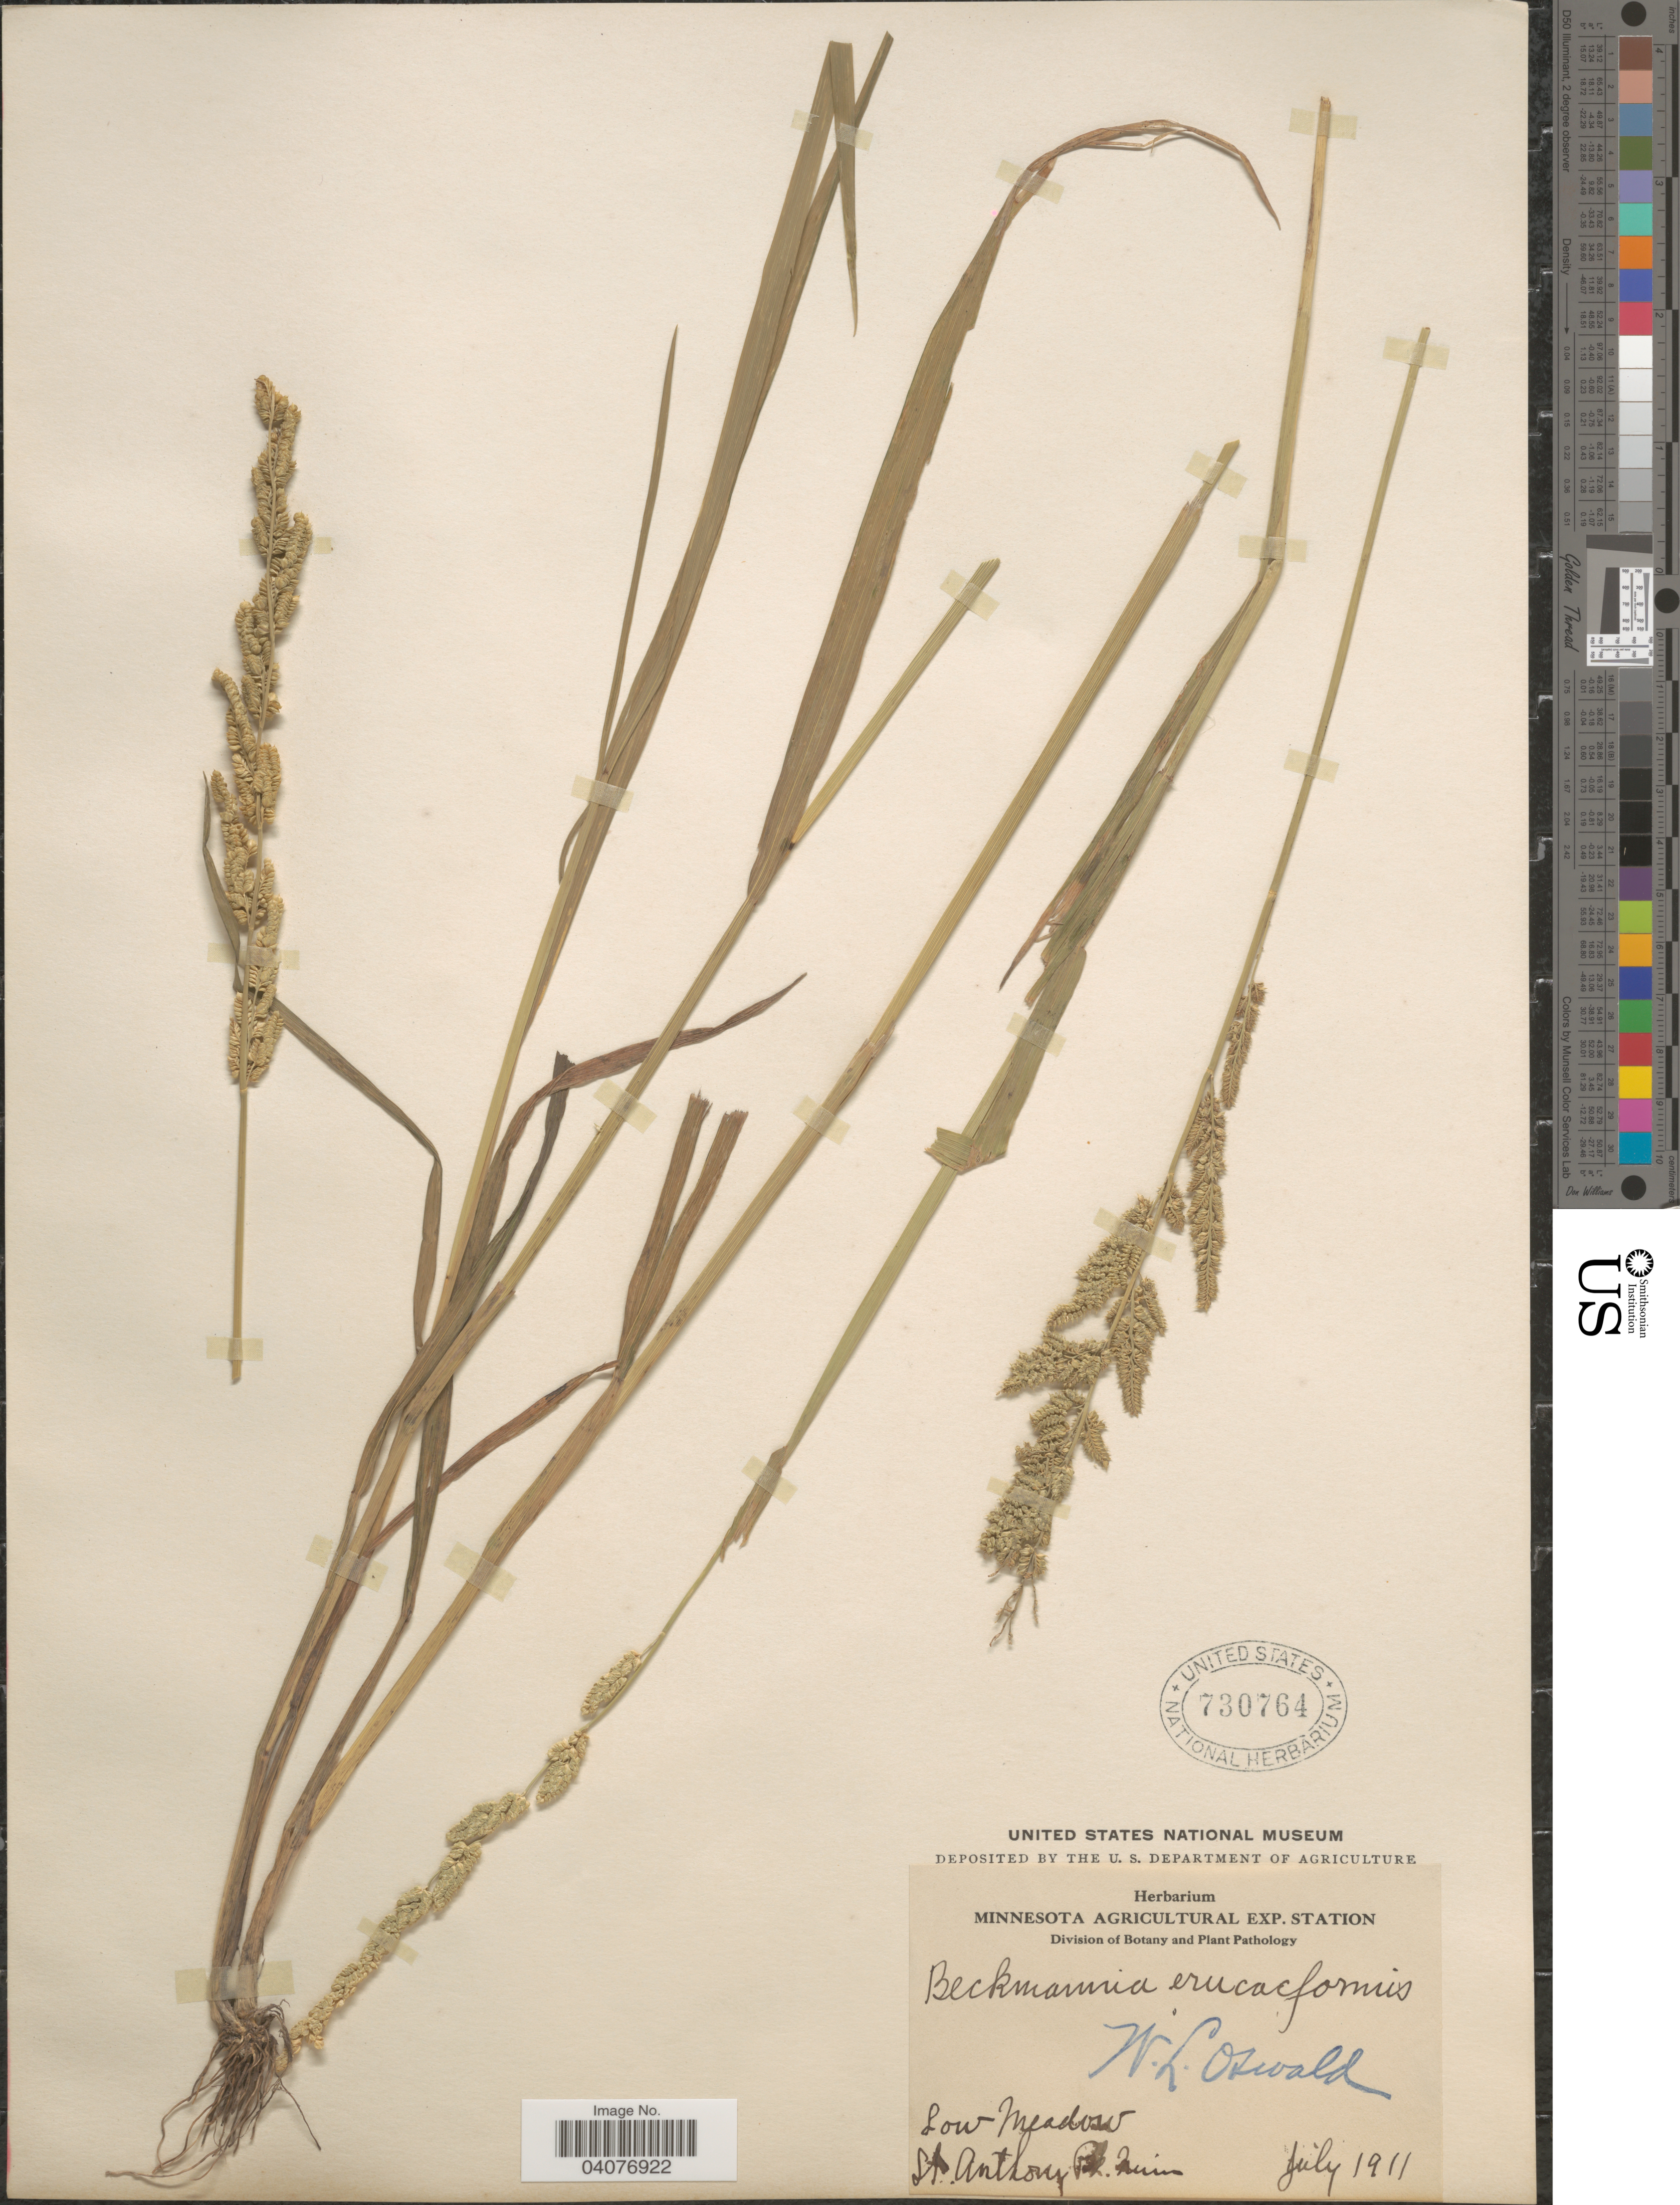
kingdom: Plantae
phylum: Tracheophyta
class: Liliopsida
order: Poales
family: Poaceae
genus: Beckmannia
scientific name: Beckmannia syzigachne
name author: (Steud.) Fernald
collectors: W. Oswald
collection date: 1911-07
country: United States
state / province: Minnesota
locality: Low Meadow. St. Anthony Pk.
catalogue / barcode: US 730764